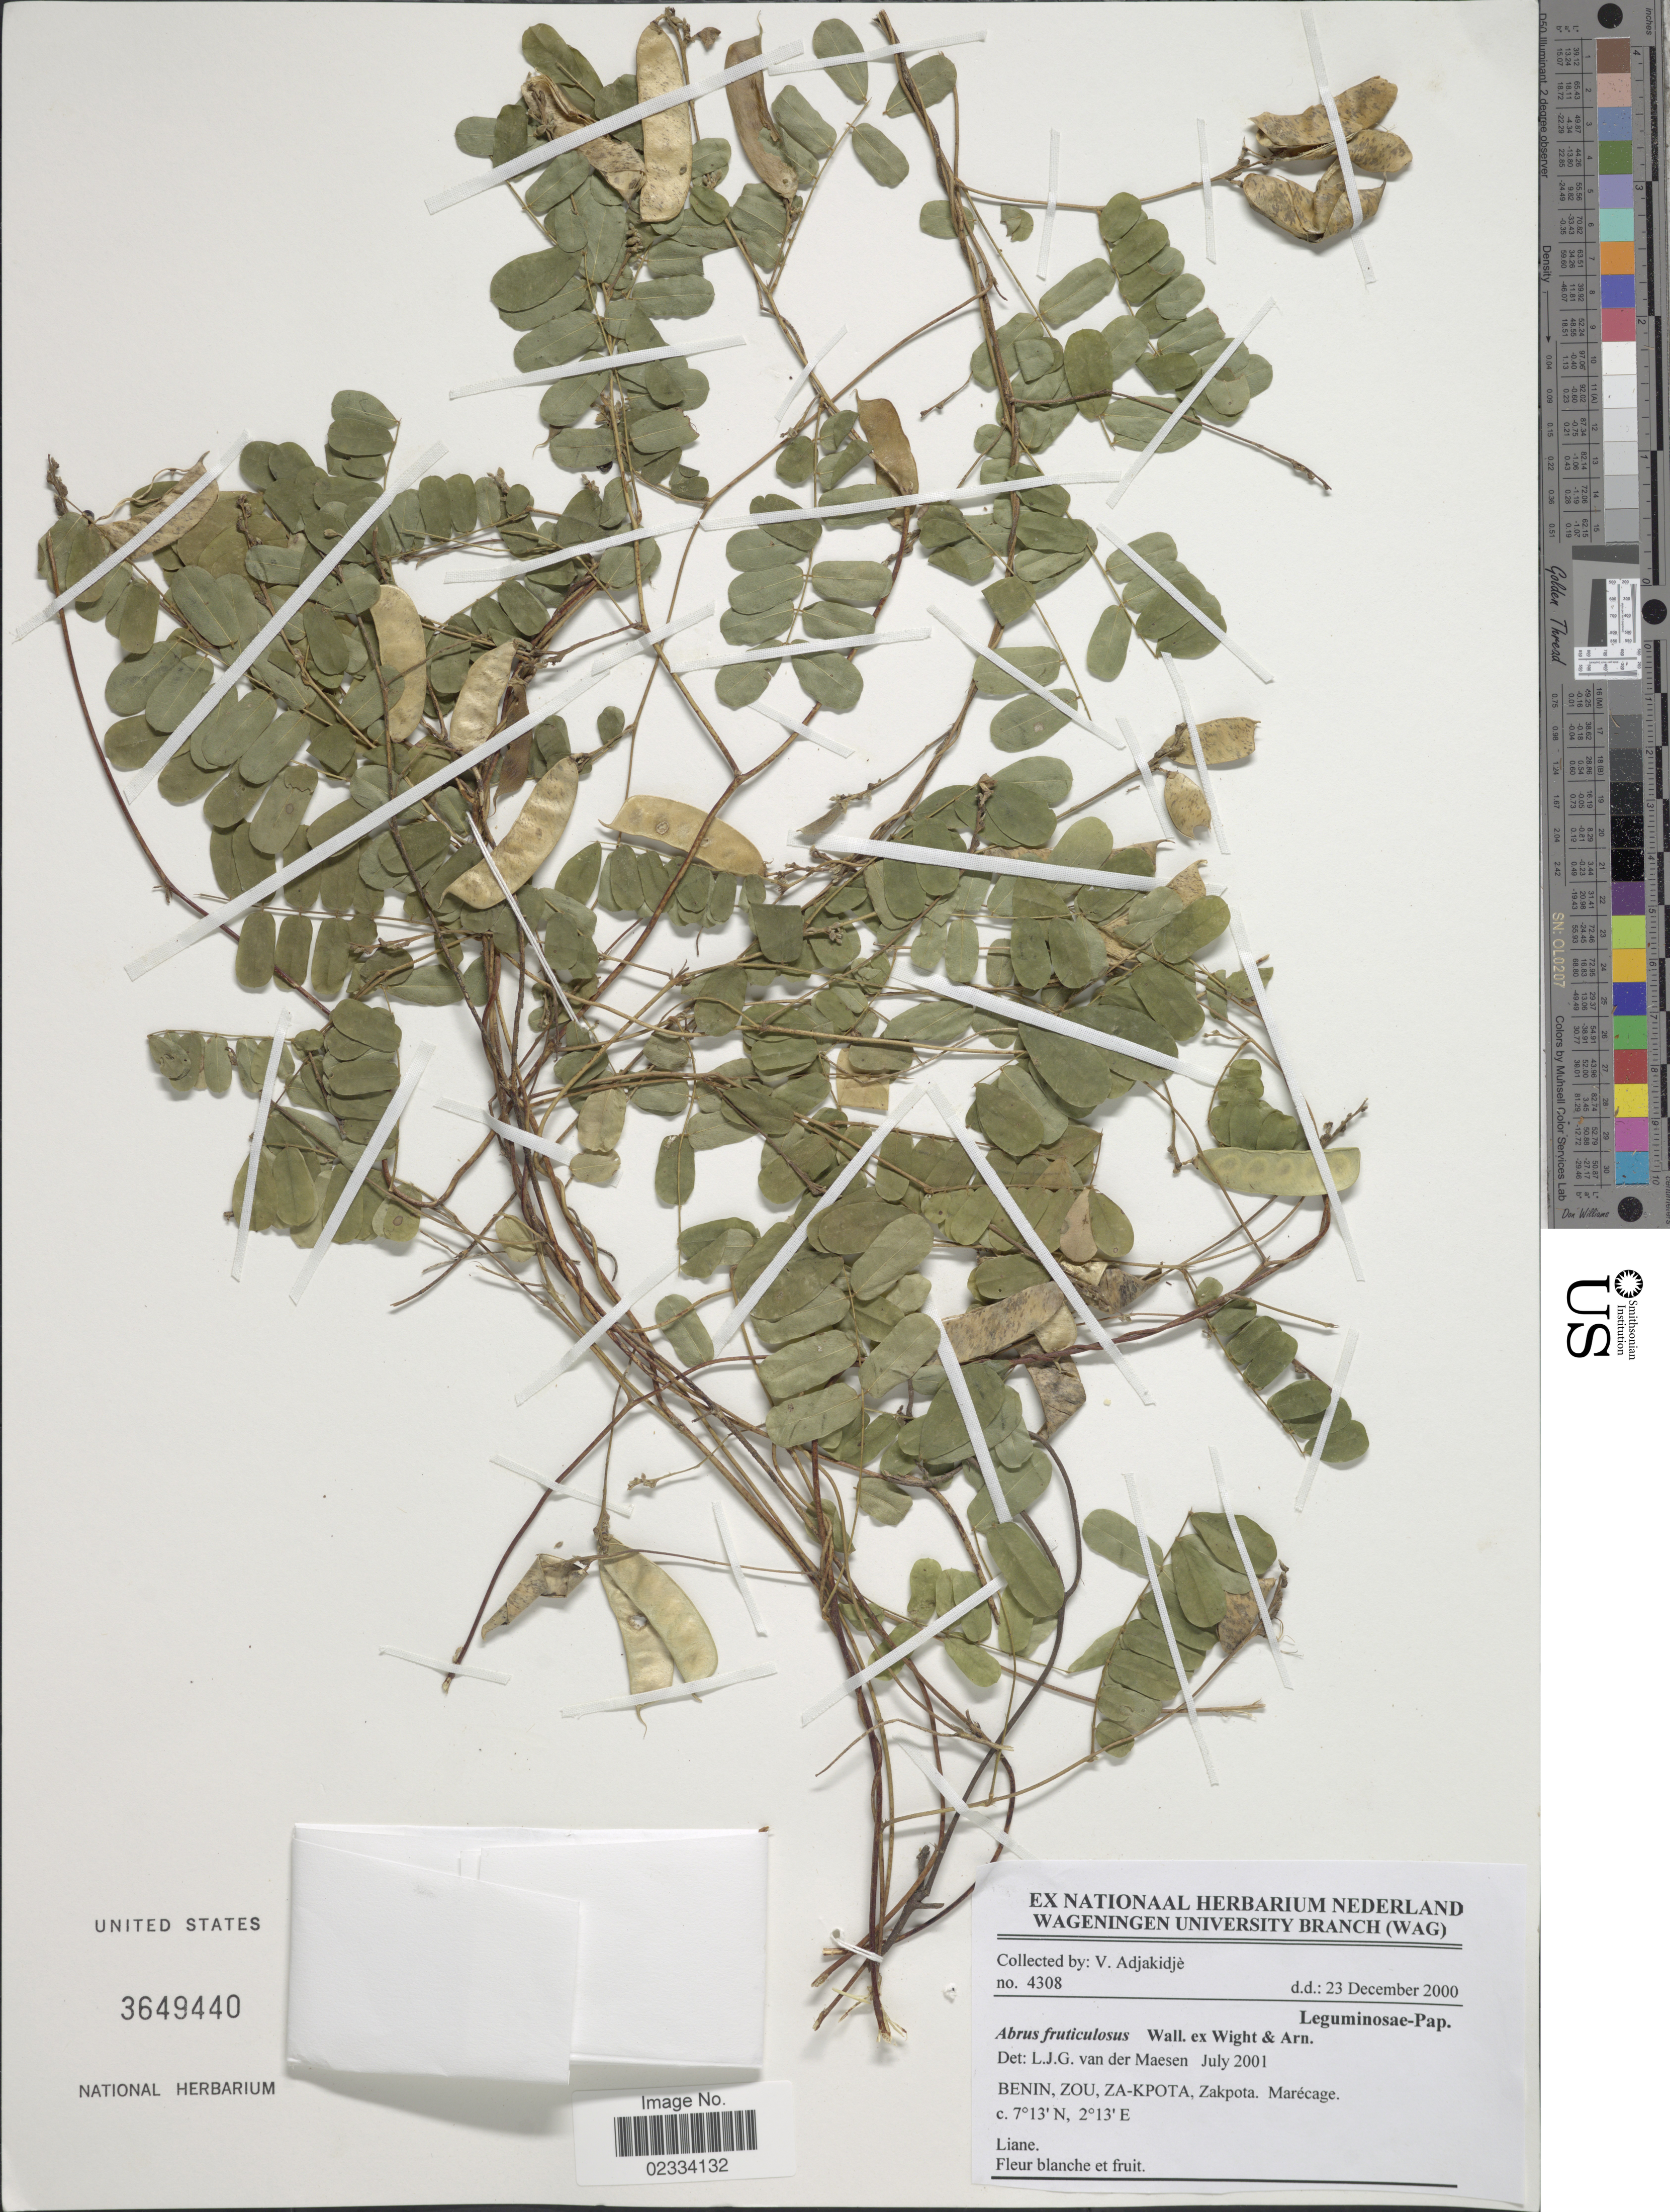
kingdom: Plantae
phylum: Tracheophyta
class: Magnoliopsida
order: Fabales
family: Fabaceae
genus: Abrus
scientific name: Abrus fruticulosus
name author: Wall. ex Wight & Arn.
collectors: V. Adjakidjè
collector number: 4308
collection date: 2000-12-23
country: Benin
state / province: Zou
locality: Za-Kpota, Zakpota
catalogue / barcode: US 3649440